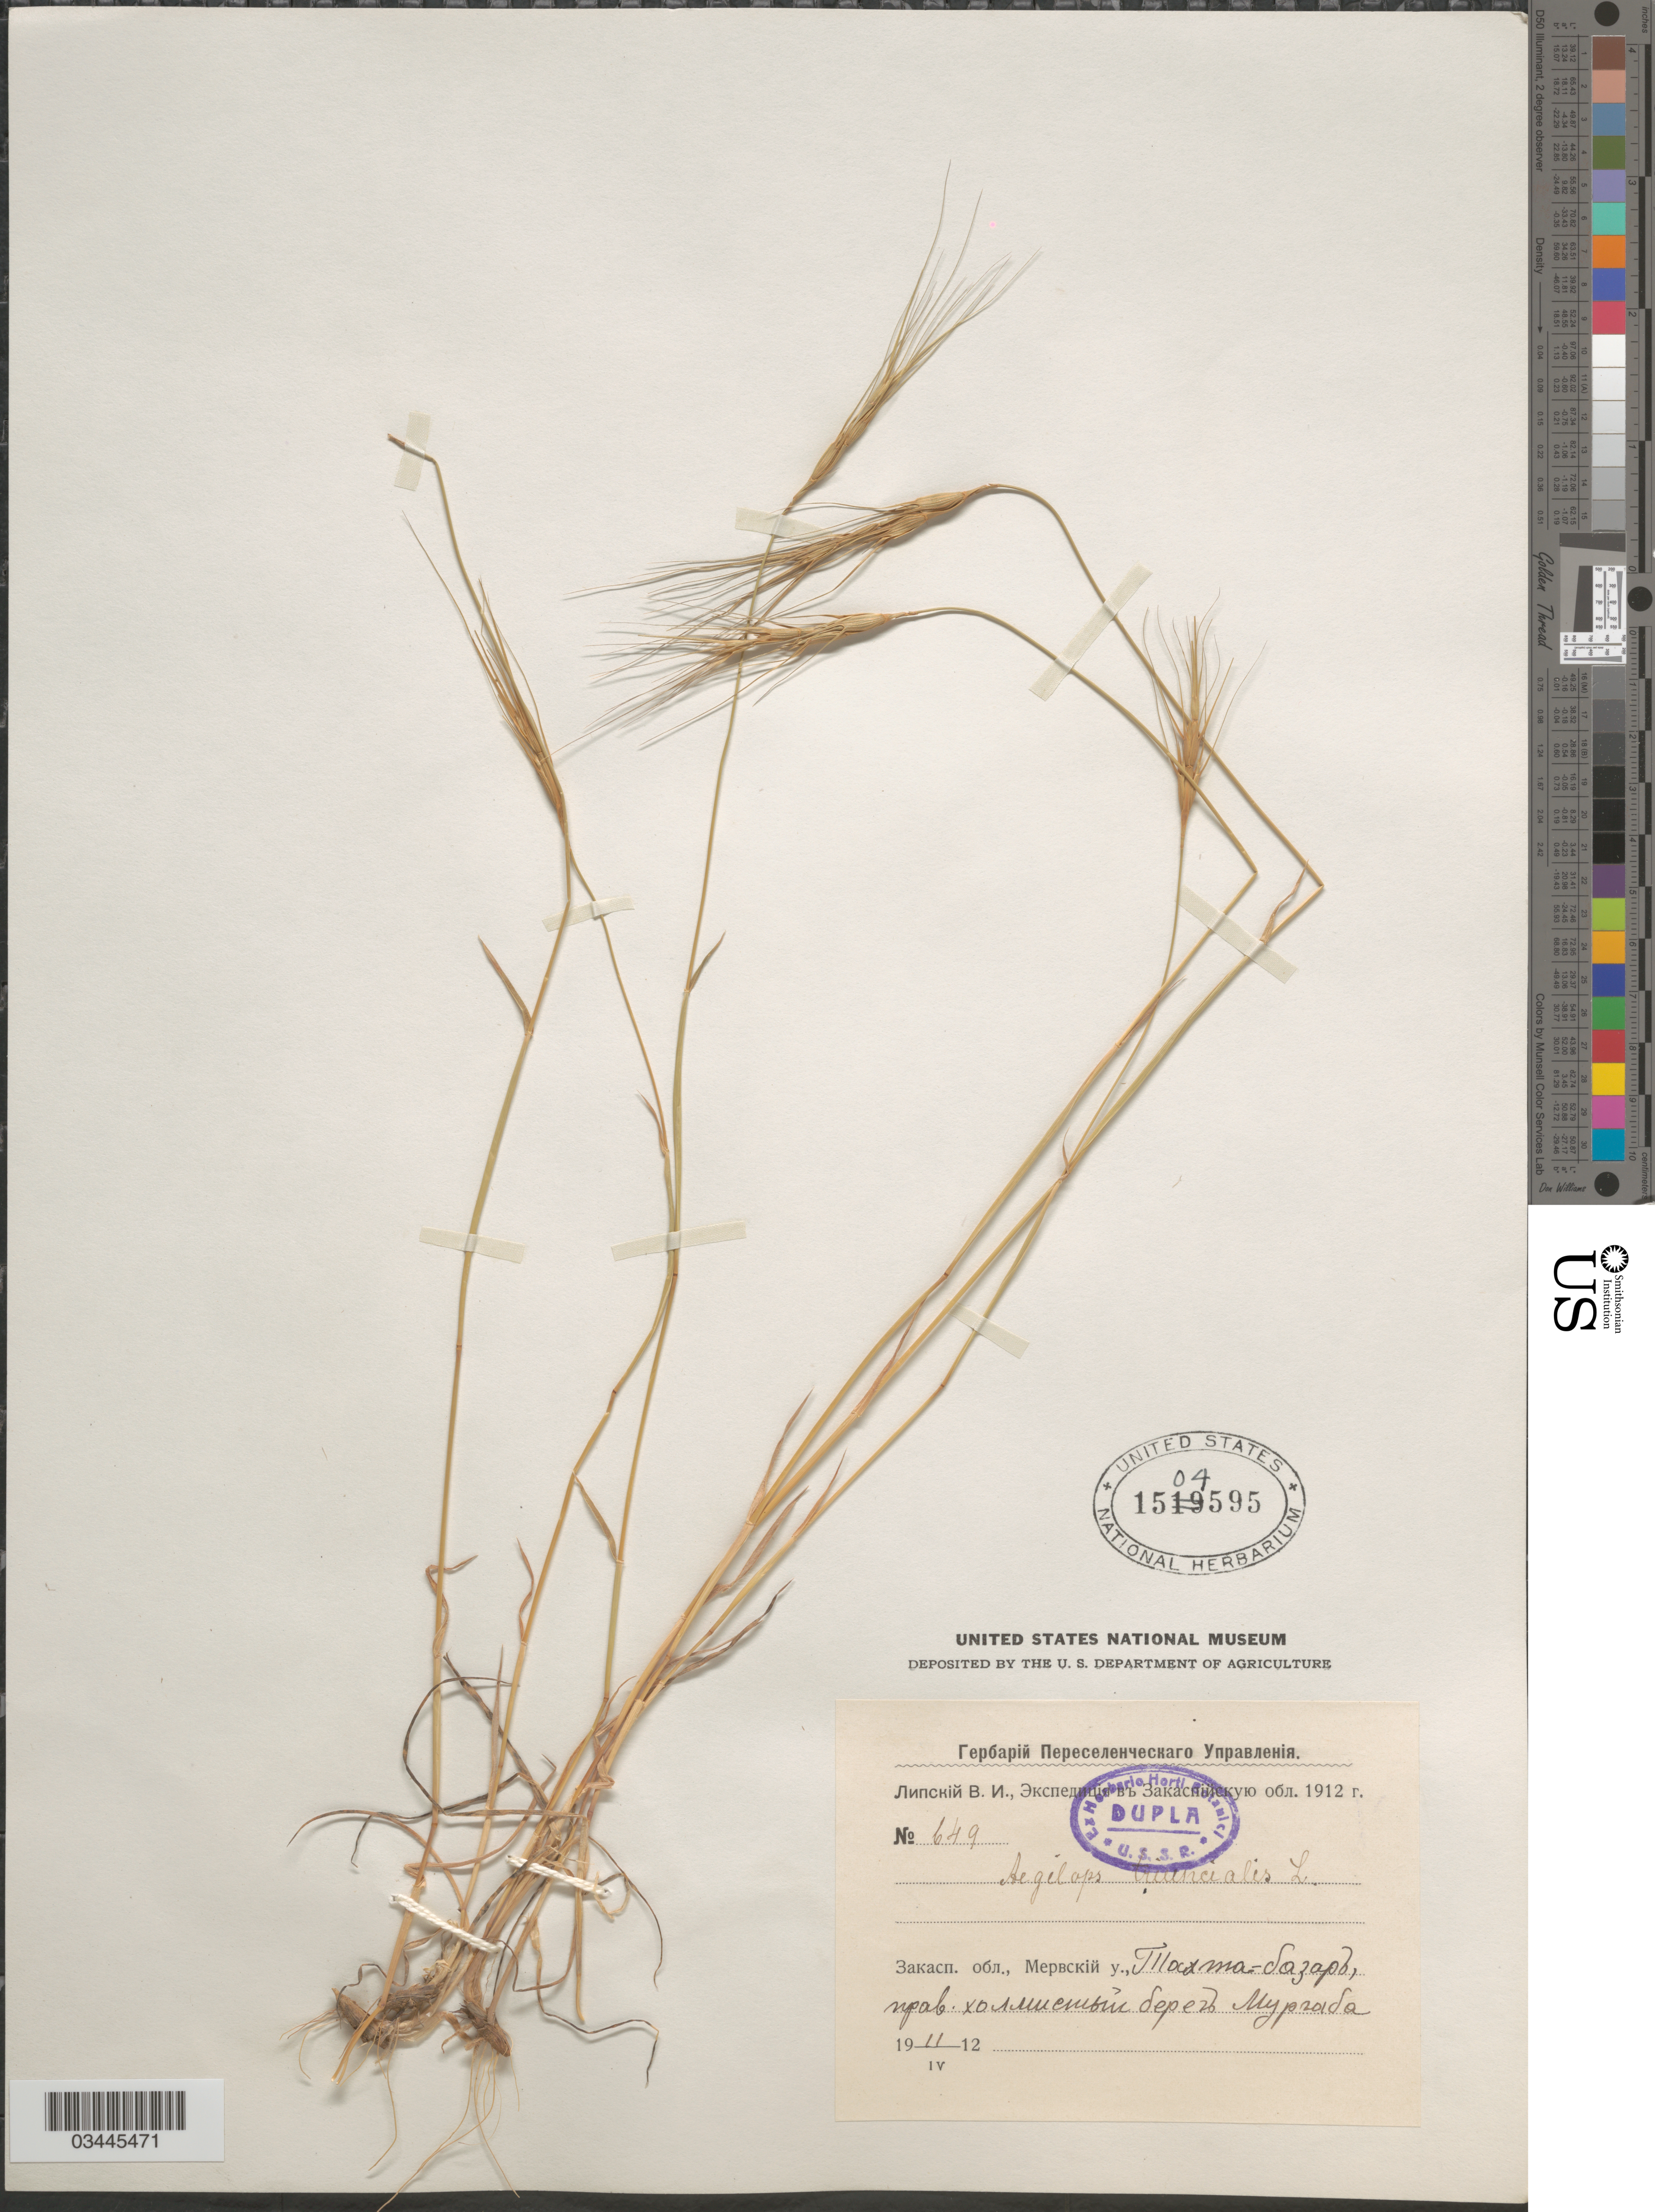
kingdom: Plantae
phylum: Tracheophyta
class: Liliopsida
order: Poales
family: Poaceae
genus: Aegilops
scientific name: Aegilops triuncialis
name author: L.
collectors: V. Lipskiy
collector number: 649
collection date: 1912-04-11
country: Turkmenistan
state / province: Mary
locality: Takhta-Bazar, right shore of river Murghob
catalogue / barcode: US 1504595